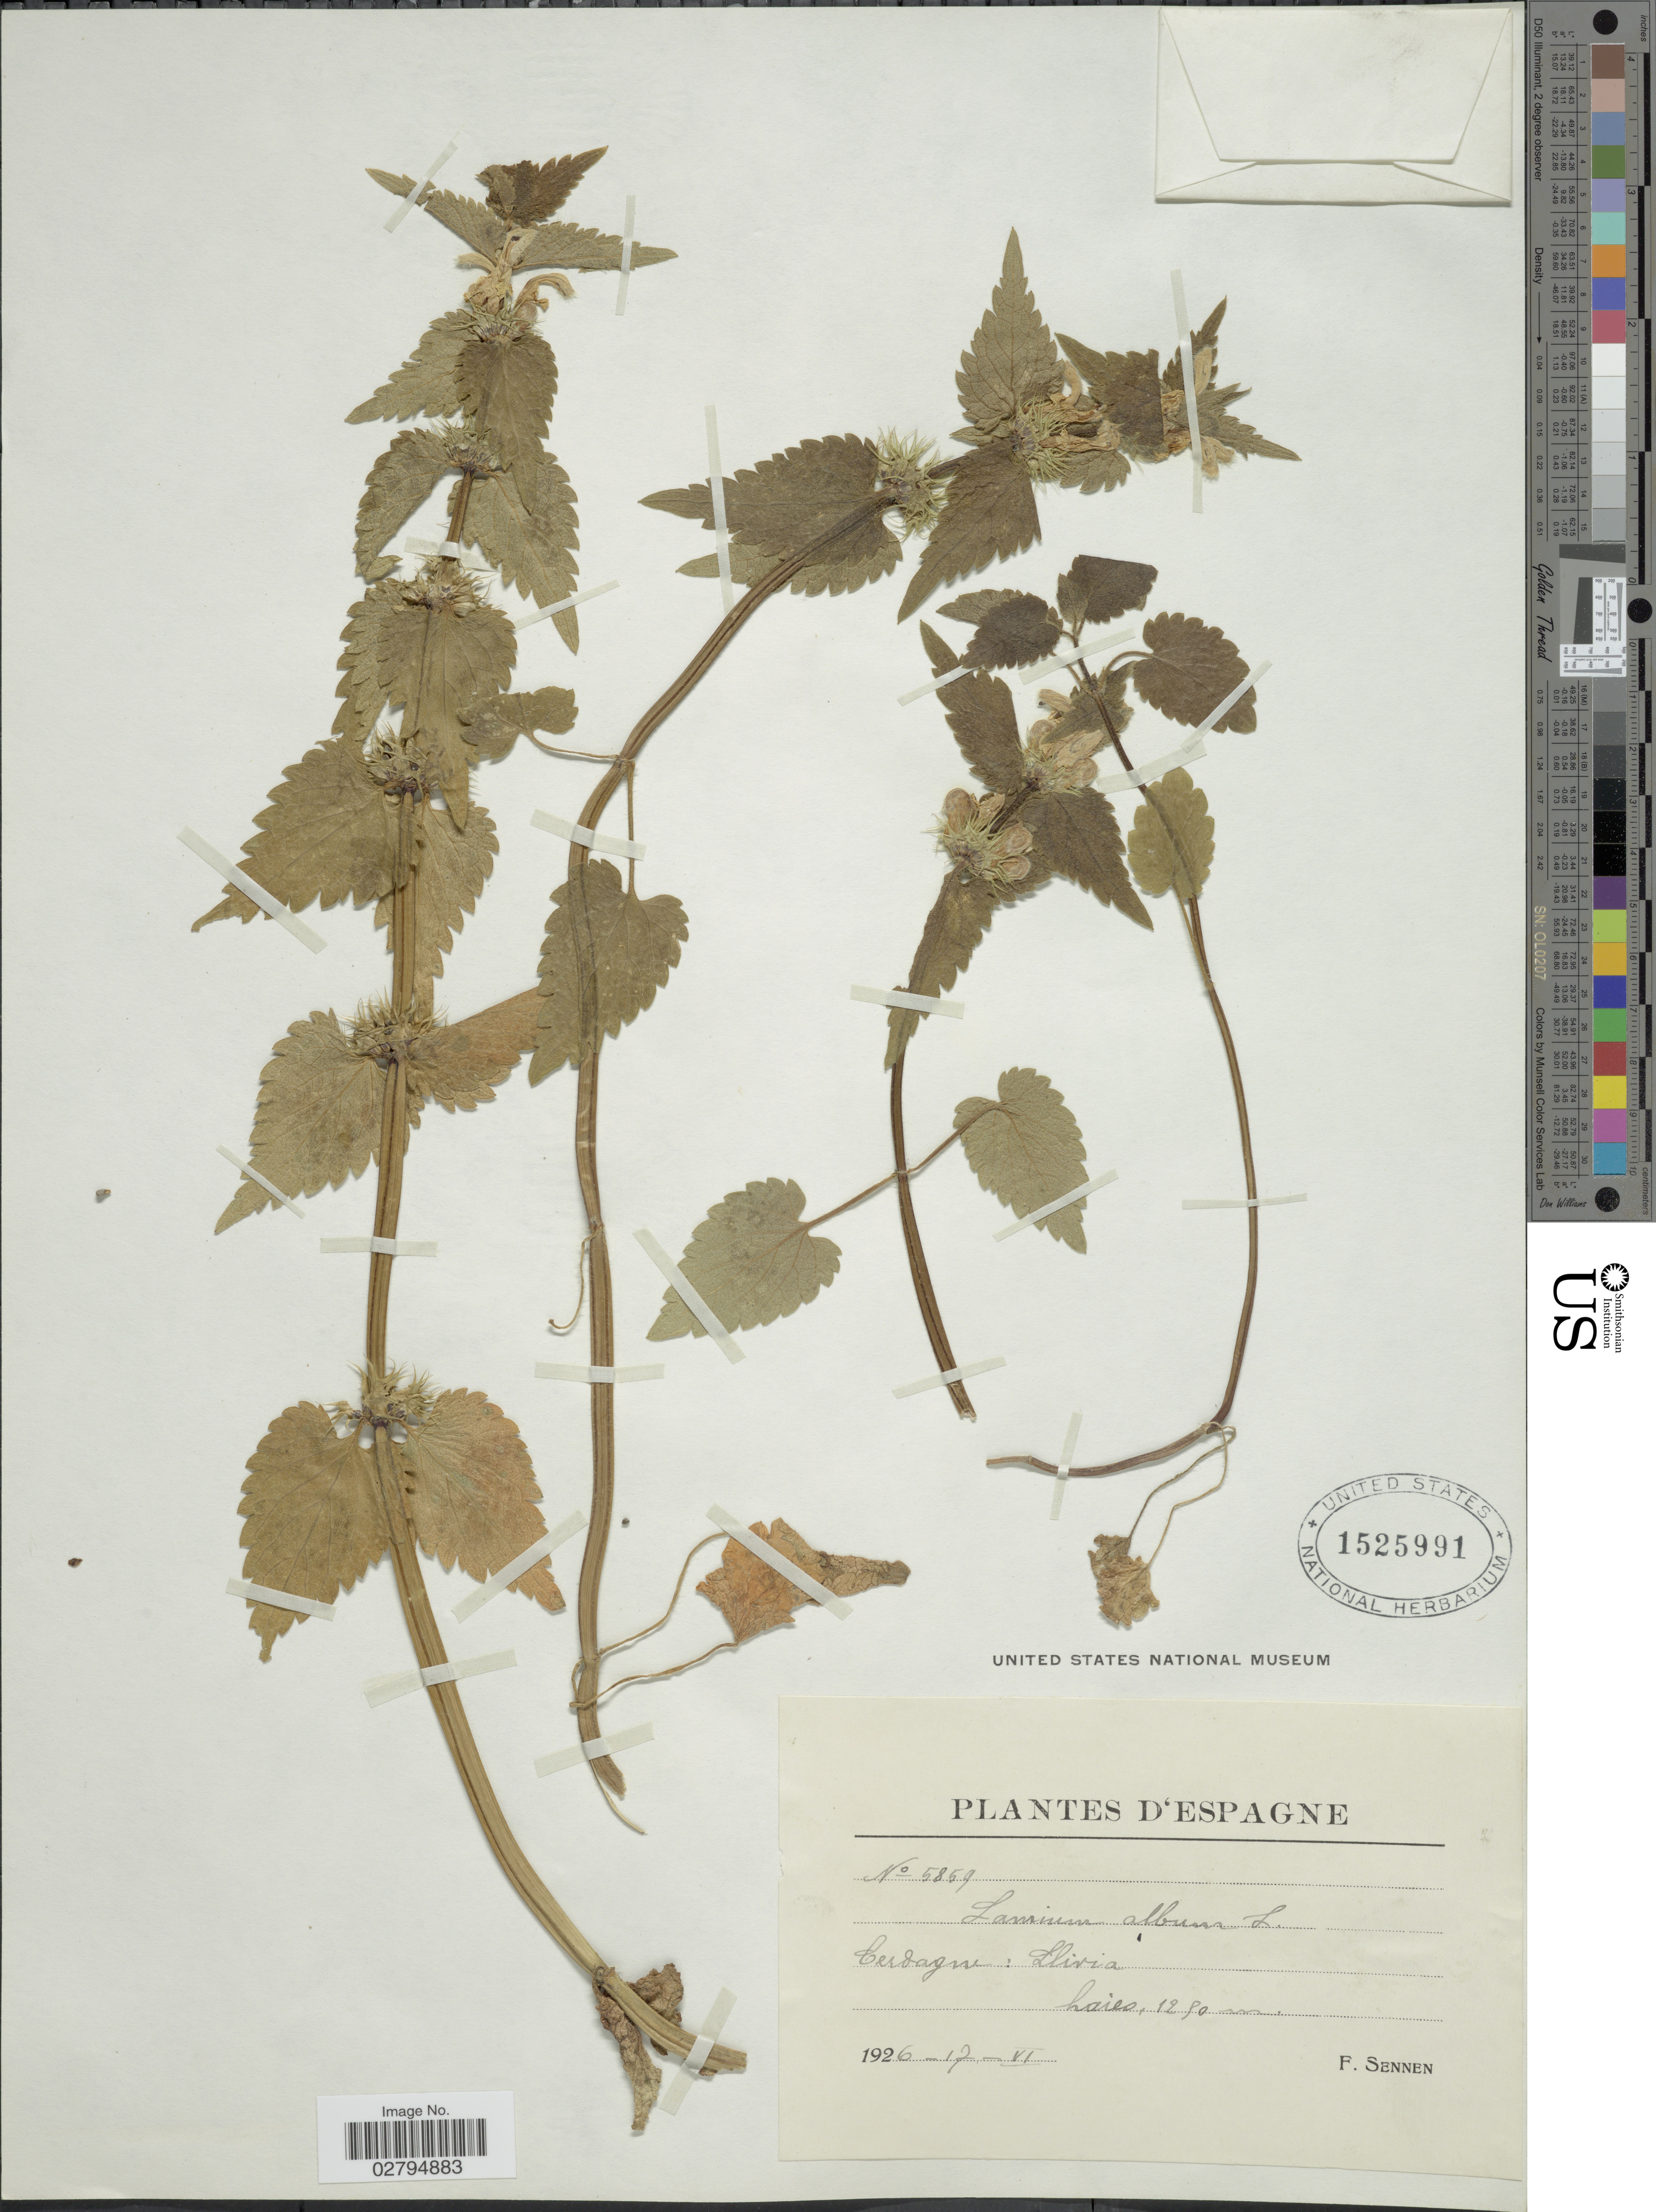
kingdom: Plantae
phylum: Tracheophyta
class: Magnoliopsida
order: Lamiales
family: Lamiaceae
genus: Lamium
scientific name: Lamium album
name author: L.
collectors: E. Sennen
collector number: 5859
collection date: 1926-06-17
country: Spain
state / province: Islas Baleares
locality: Cerdagne: Llivia.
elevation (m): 1250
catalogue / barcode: US 1525991